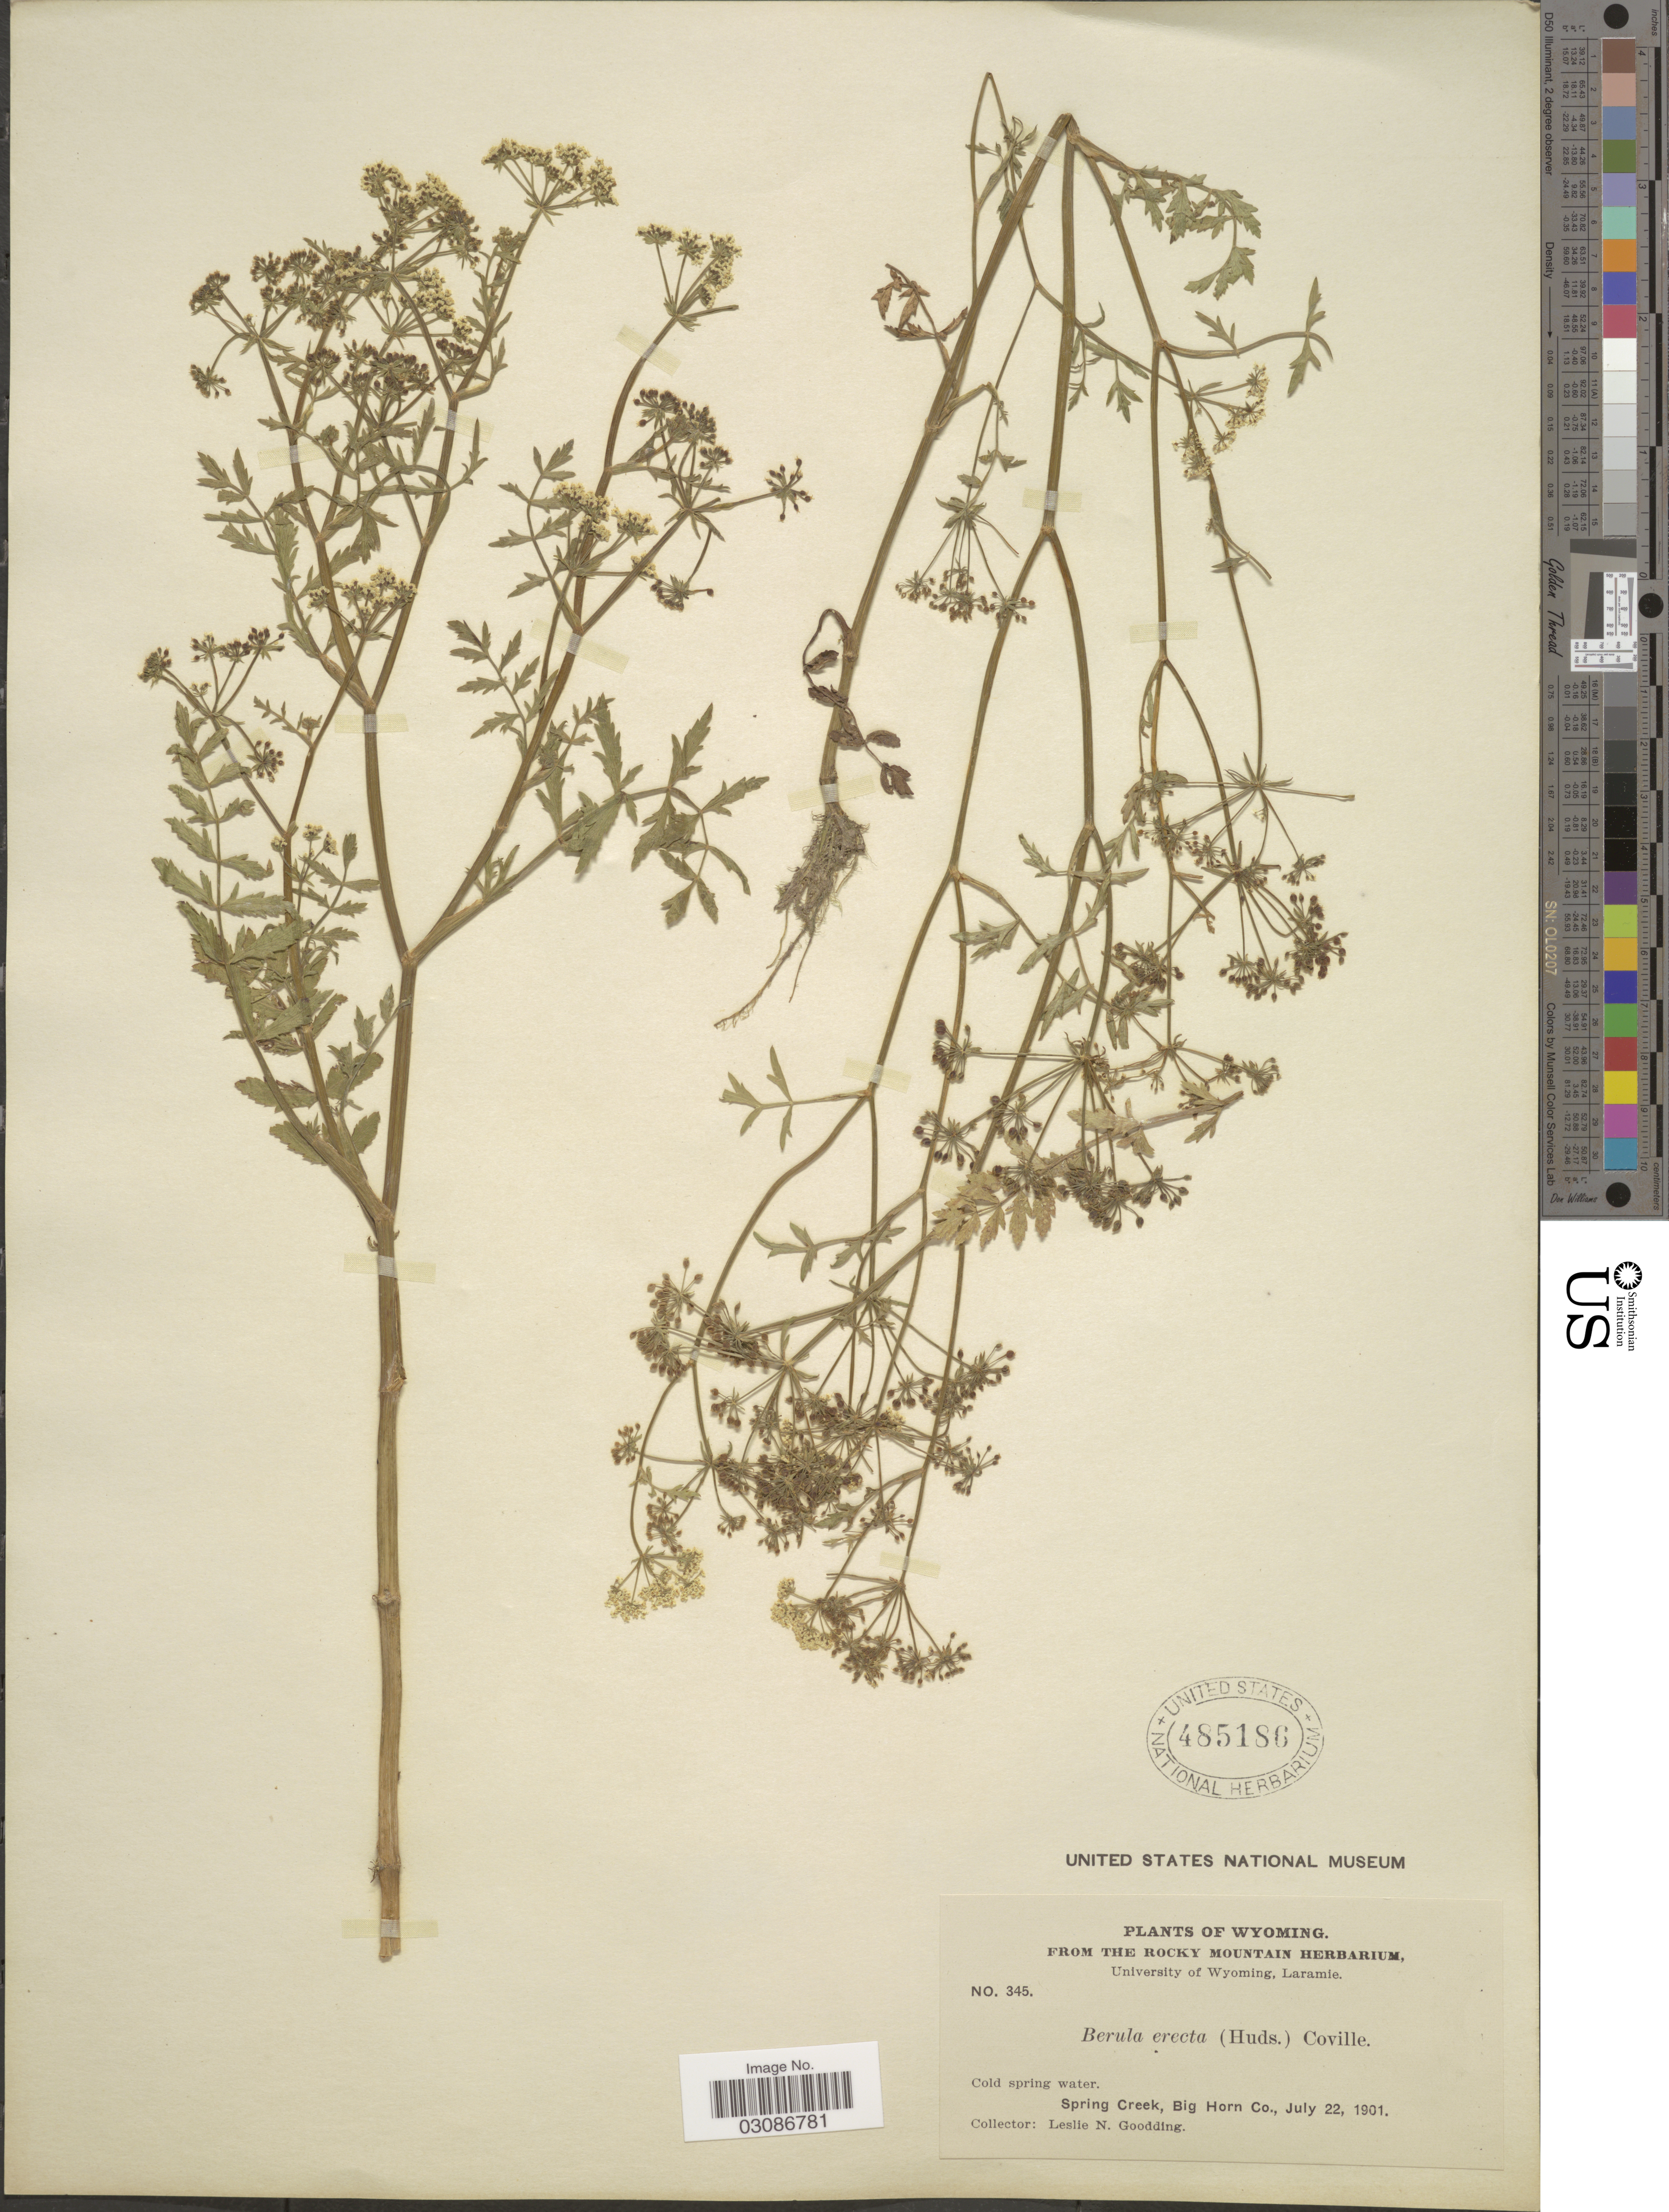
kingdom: Plantae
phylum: Tracheophyta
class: Magnoliopsida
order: Apiales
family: Apiaceae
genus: Berula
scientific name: Berula erecta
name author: (Huds.) Coville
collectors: L. N. Goodding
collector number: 345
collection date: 1901-07-22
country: United States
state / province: Wyoming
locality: Cold spring water. Spring Creek, Big Horn Co.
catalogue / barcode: US 485186